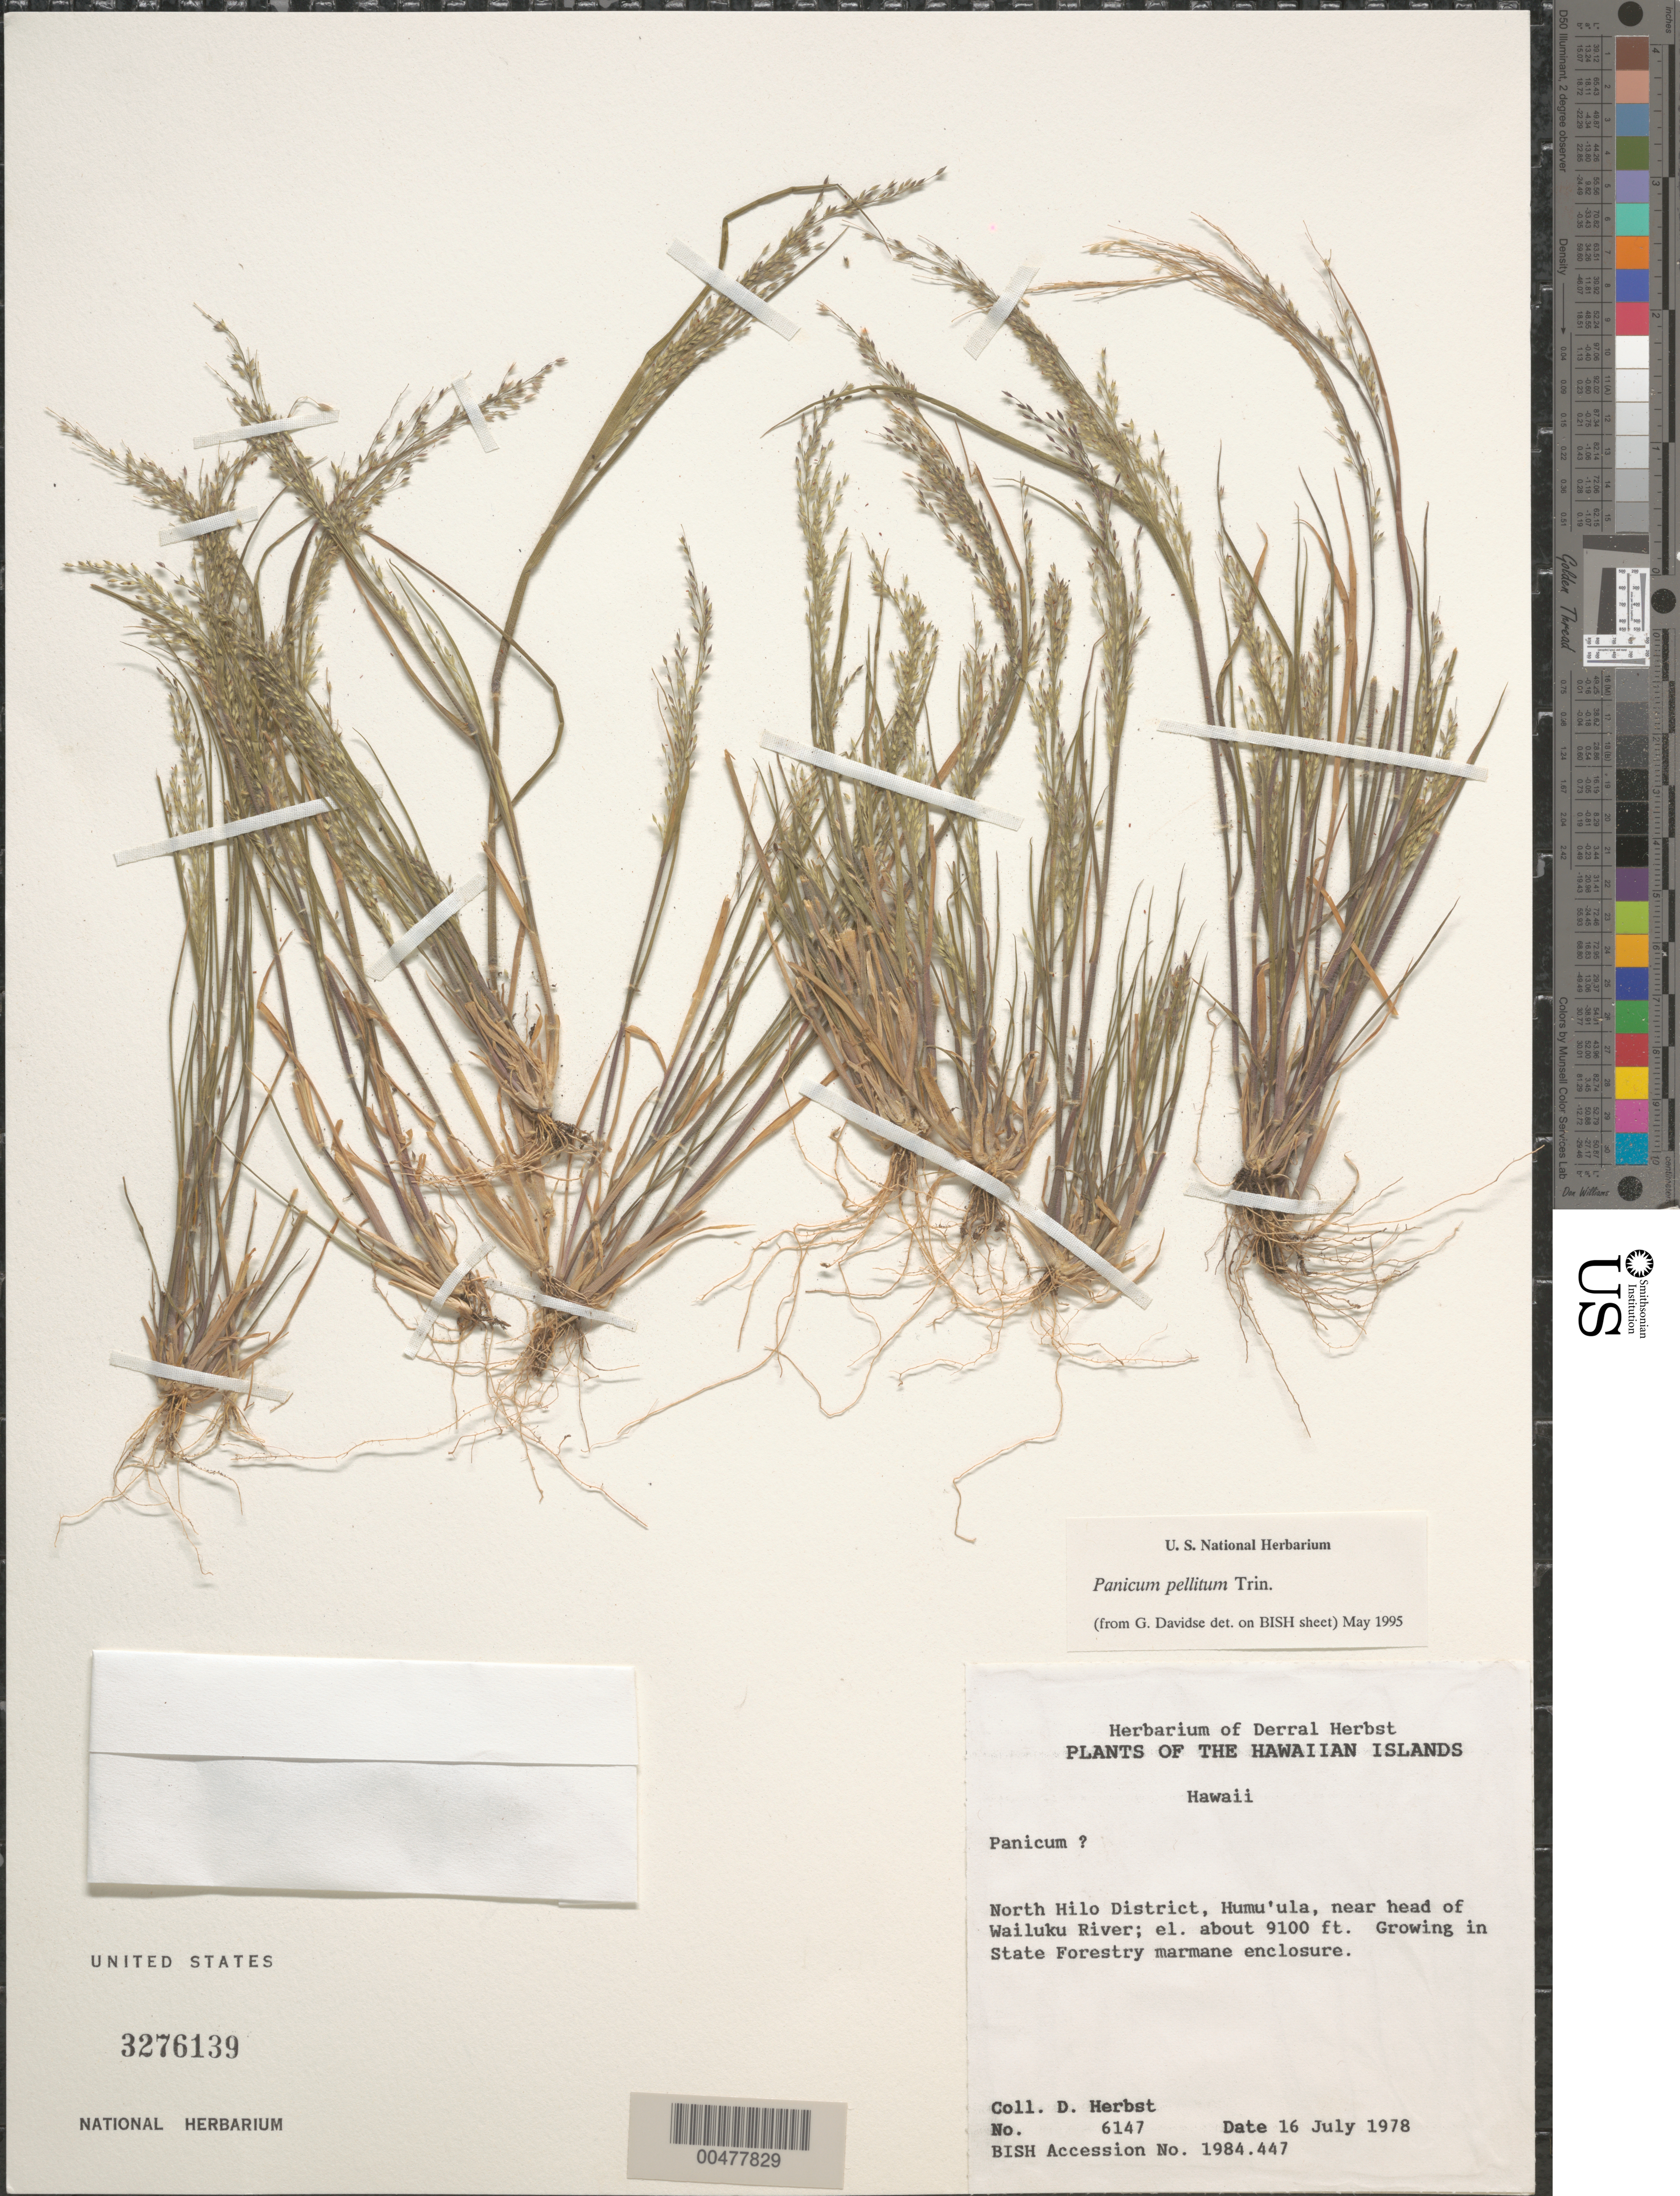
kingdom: Plantae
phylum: Tracheophyta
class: Liliopsida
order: Poales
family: Poaceae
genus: Panicum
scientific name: Panicum pellitum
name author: Trin.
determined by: Davidse, Gerrit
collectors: D. R. Herbst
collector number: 6147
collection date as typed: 16 Jul 1978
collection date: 1978-07-16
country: United States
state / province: Hawaii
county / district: Hawaii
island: Hawaii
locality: N Hilo Dist., Humuula, near head of Wailuku River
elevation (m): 2774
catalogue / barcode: US 3276139